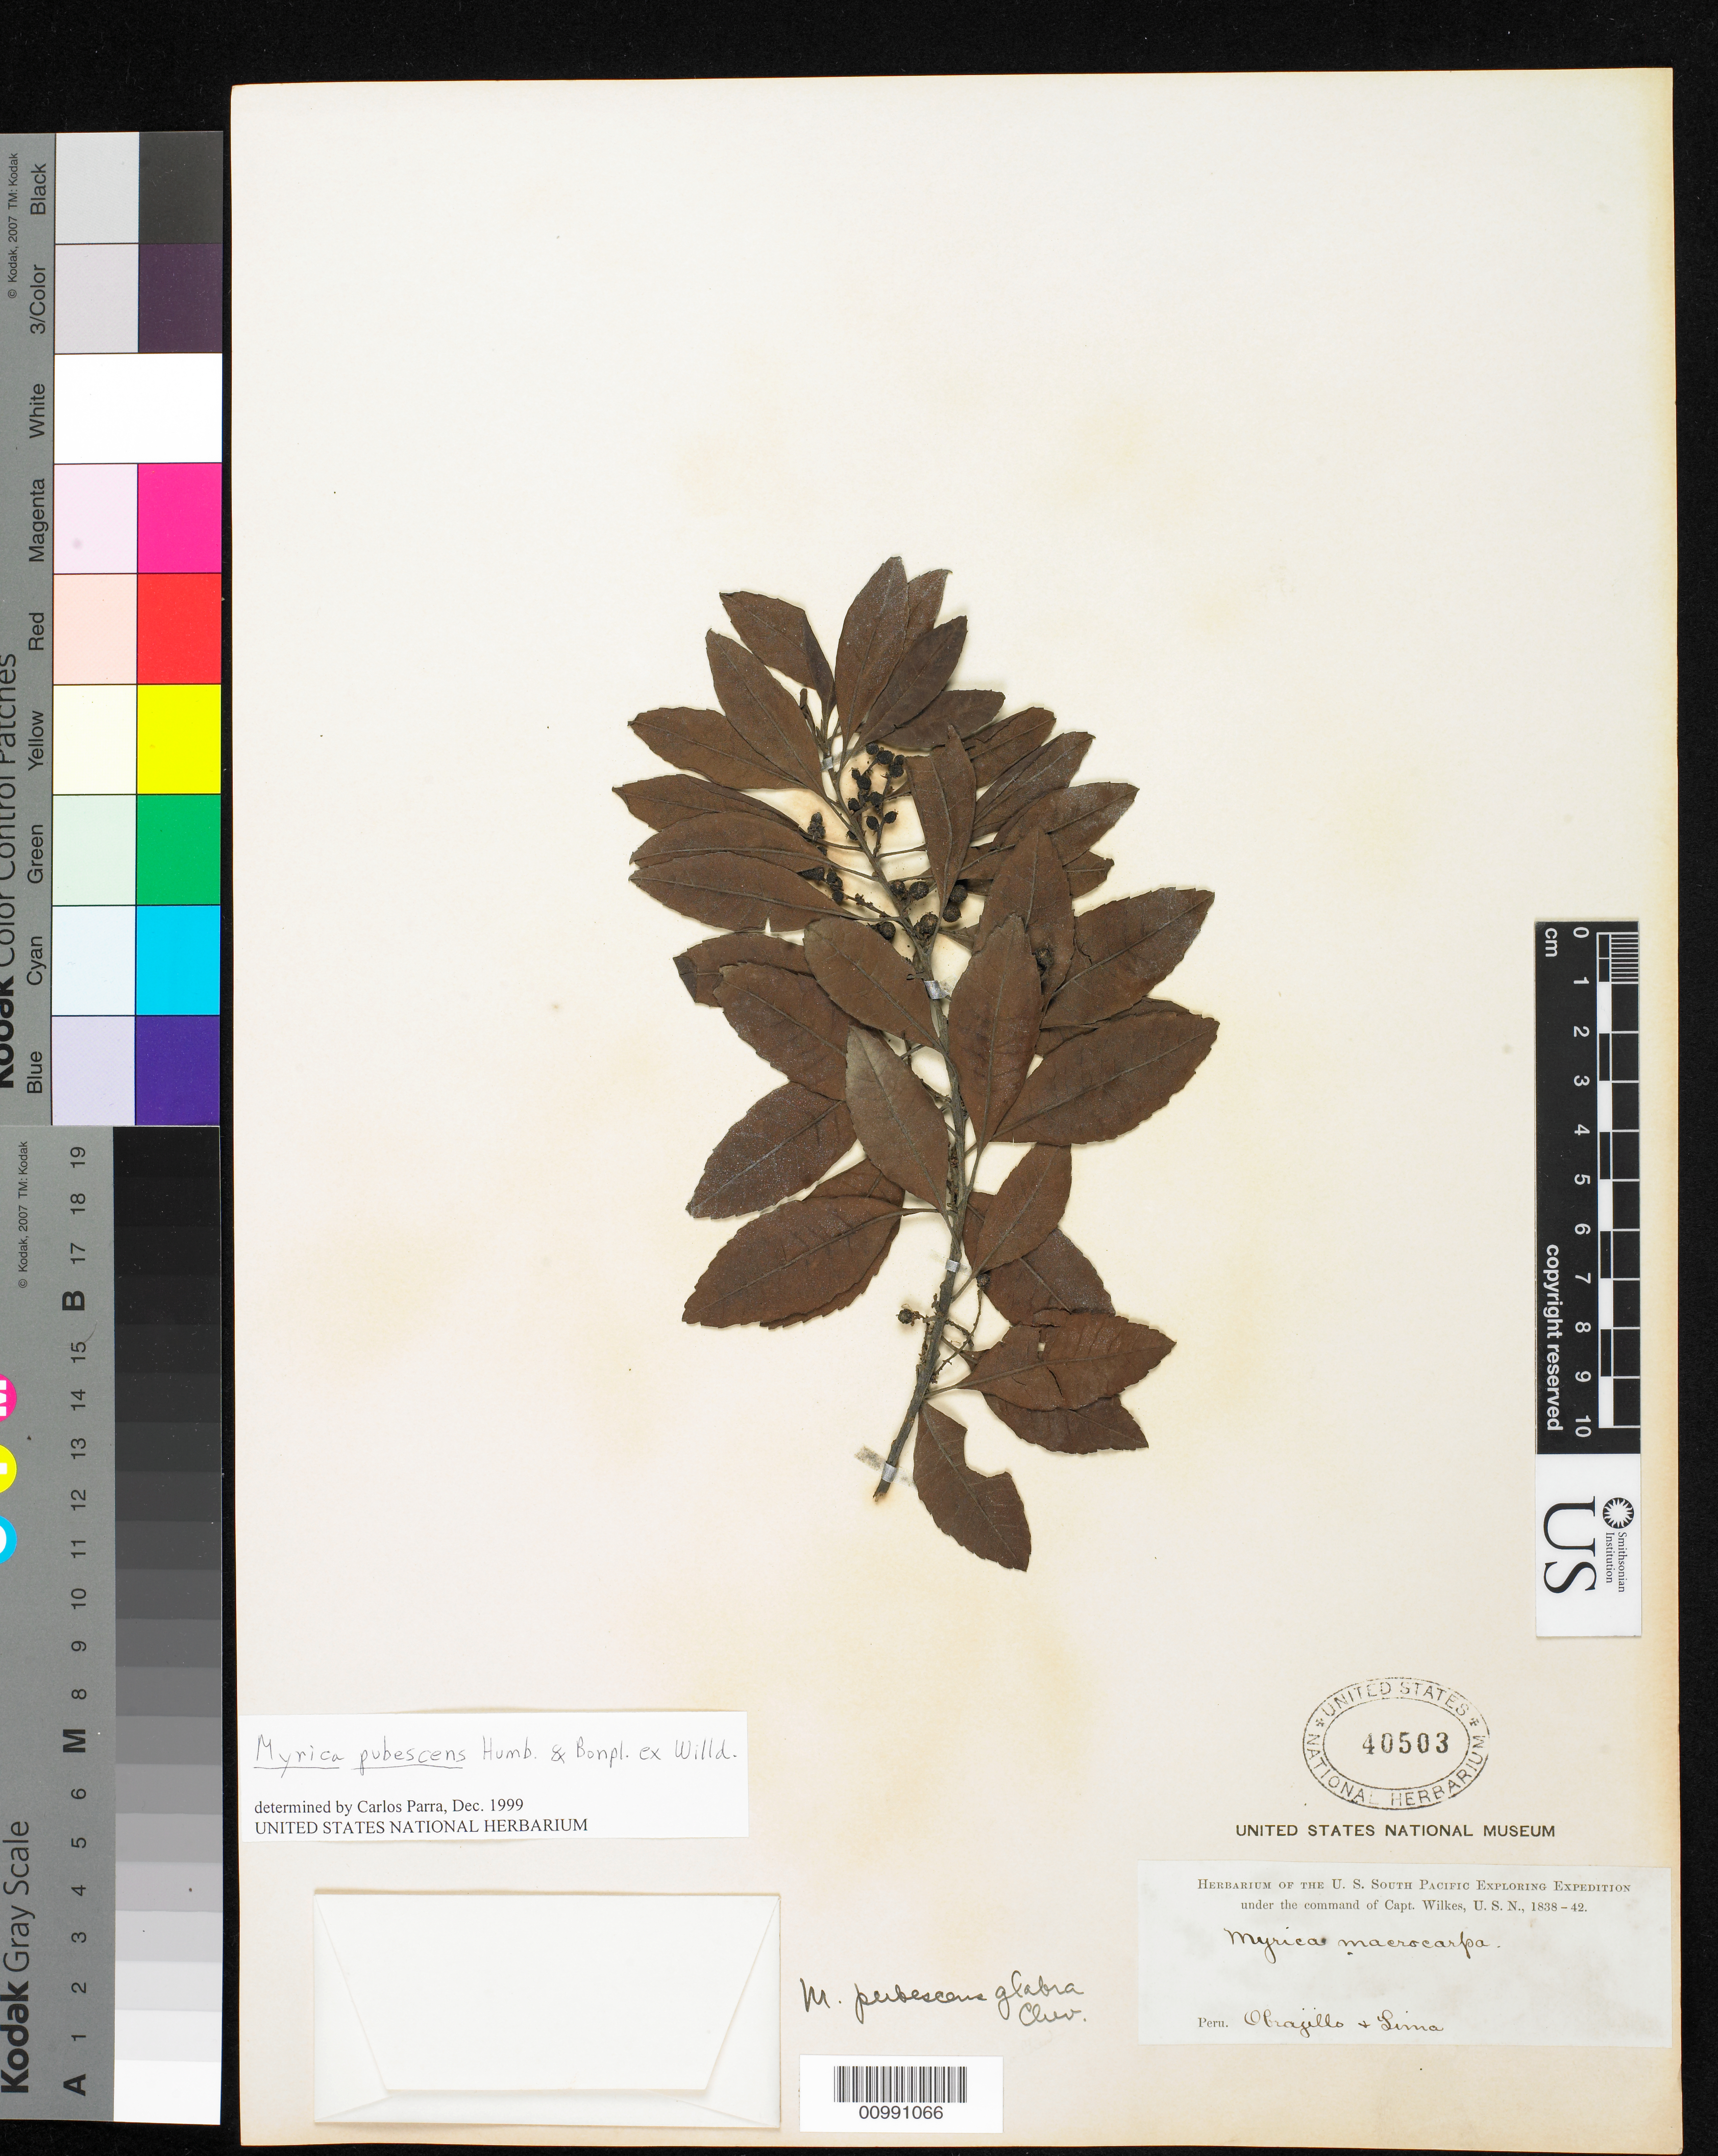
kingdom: Plantae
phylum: Tracheophyta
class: Magnoliopsida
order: Fagales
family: Myricaceae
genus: Myrica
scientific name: Myrica pubescens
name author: Humb. & Bonpl. ex Willd.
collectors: Wilkes Explor. Exped.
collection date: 1838/1842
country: Peru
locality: Obrajillo and Lima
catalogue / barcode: US 40503